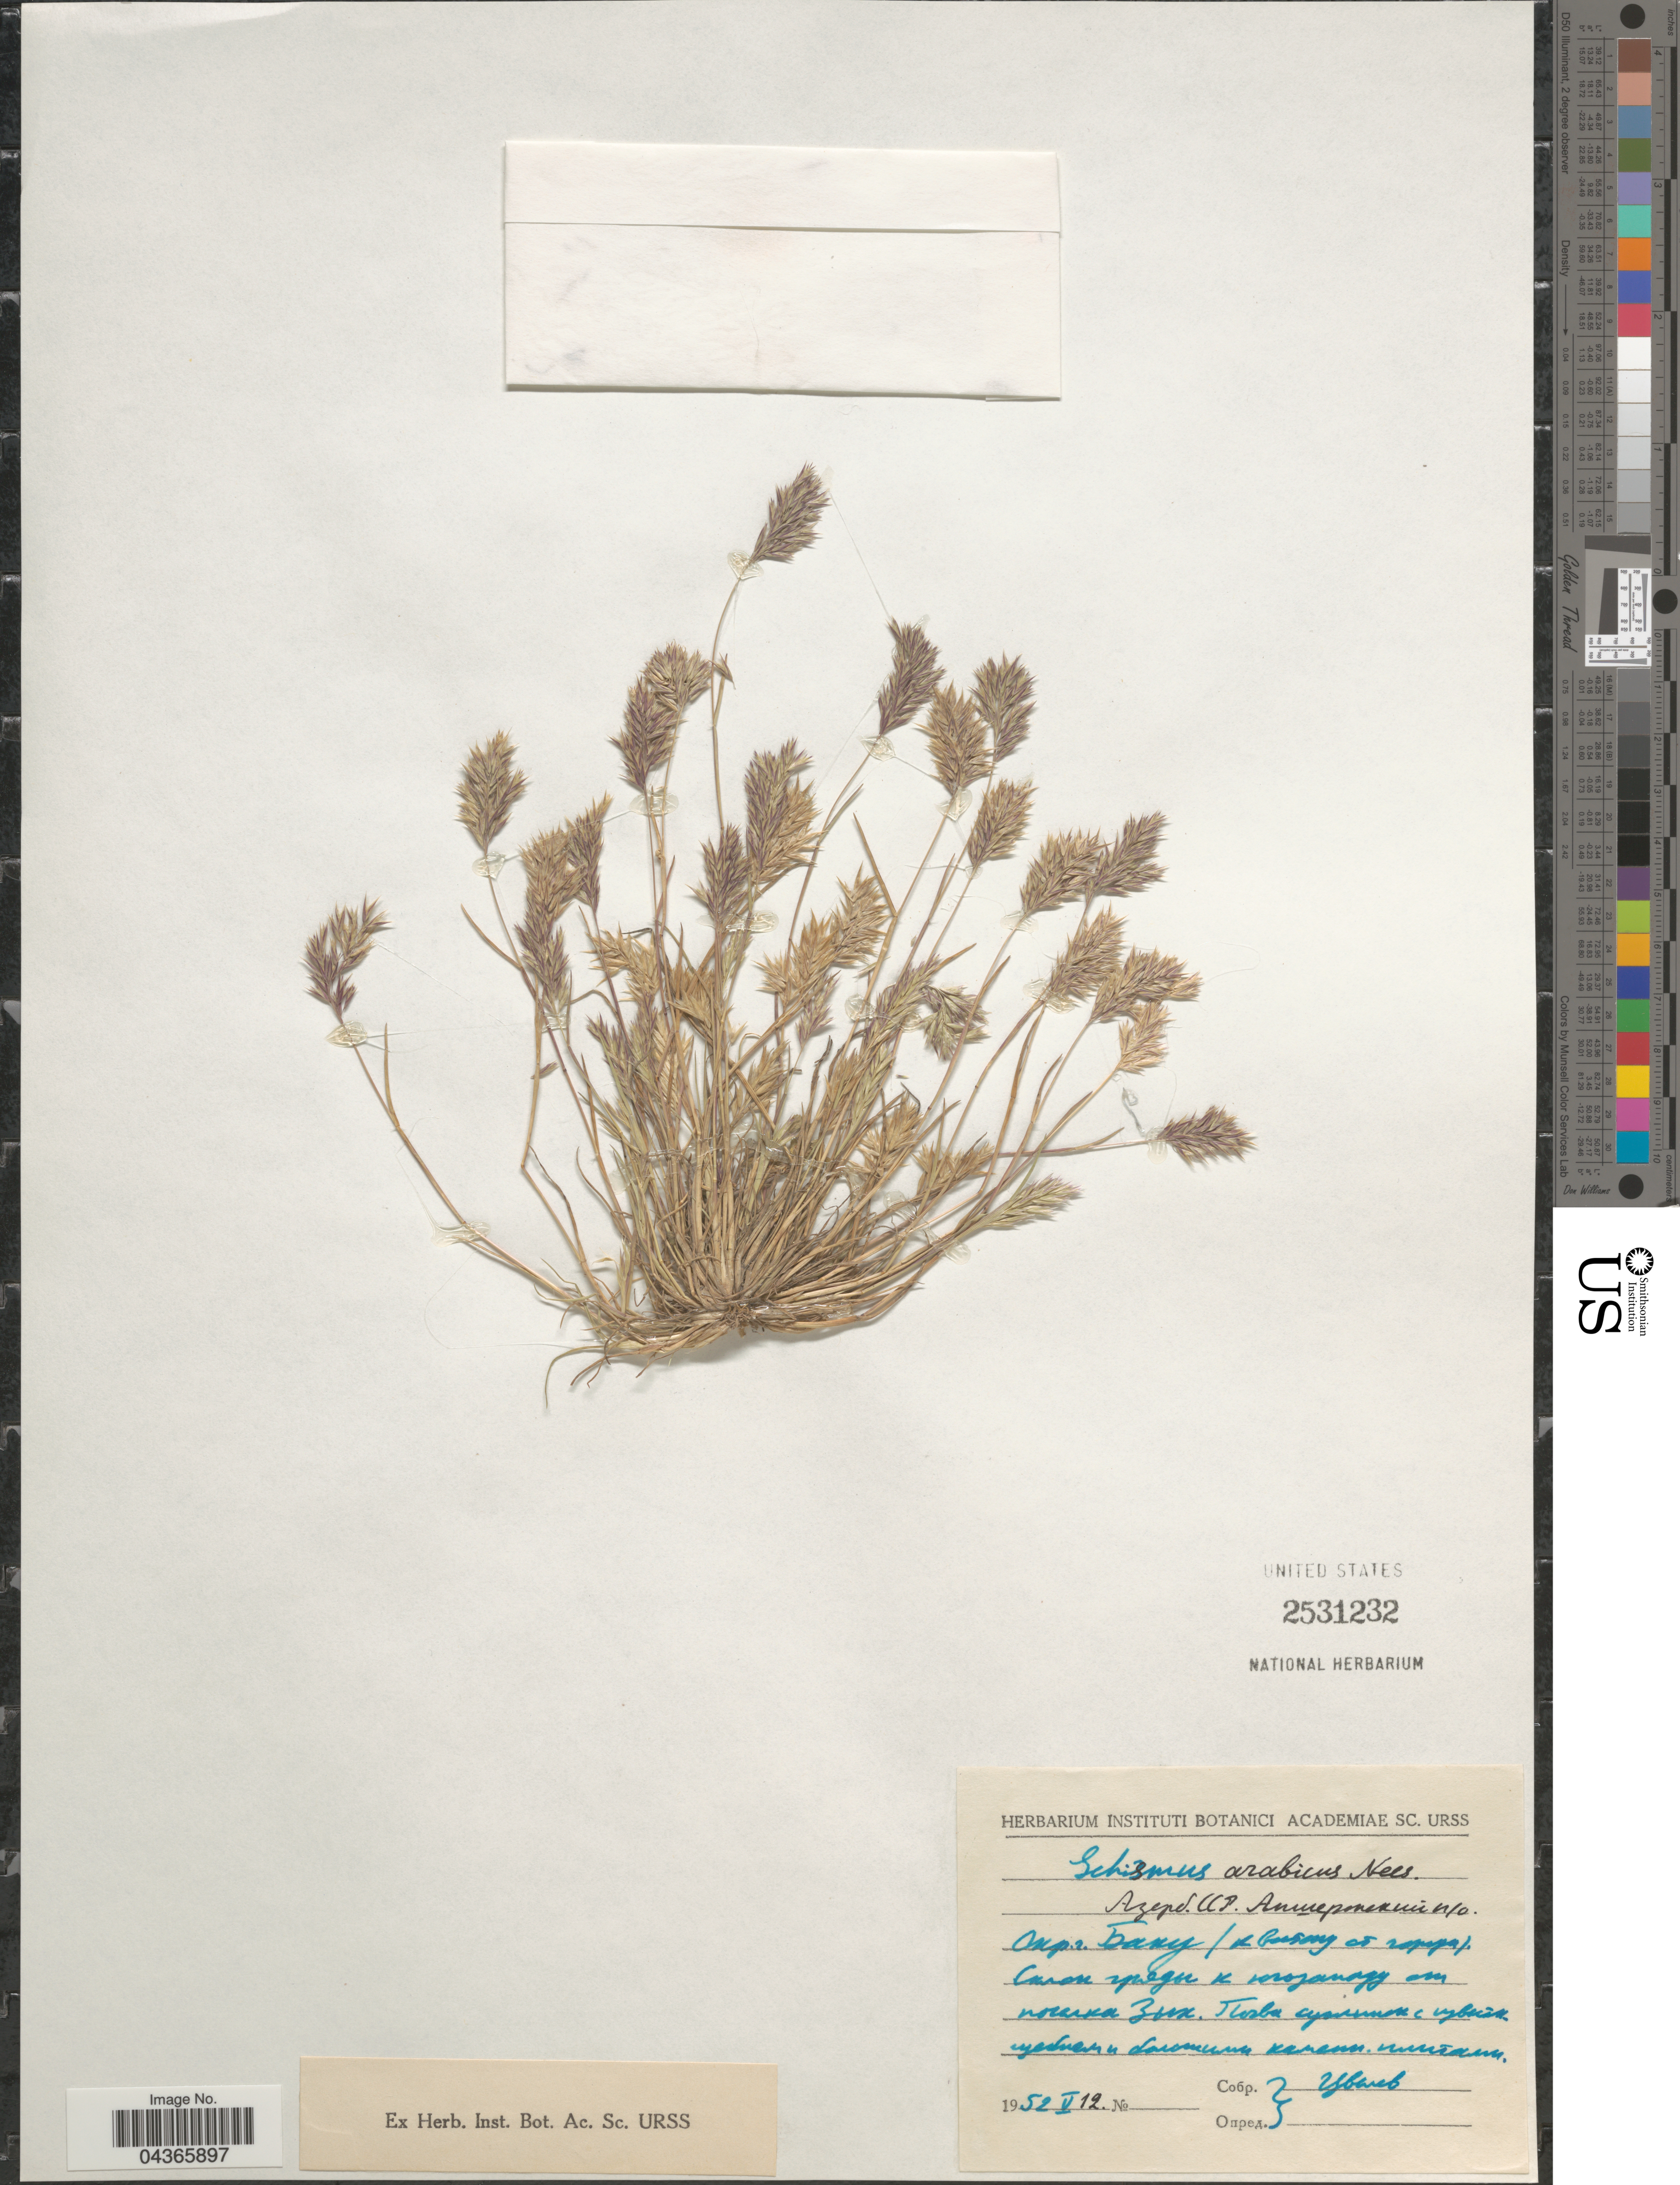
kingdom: Plantae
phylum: Tracheophyta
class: Liliopsida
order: Poales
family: Poaceae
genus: Schismus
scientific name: Schismus arabicus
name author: Nees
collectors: Tsvelev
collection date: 1952-05-12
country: Azerbaijan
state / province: Baki (City)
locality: Visinity of Baku, SW from village Zykh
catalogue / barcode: US 2531232